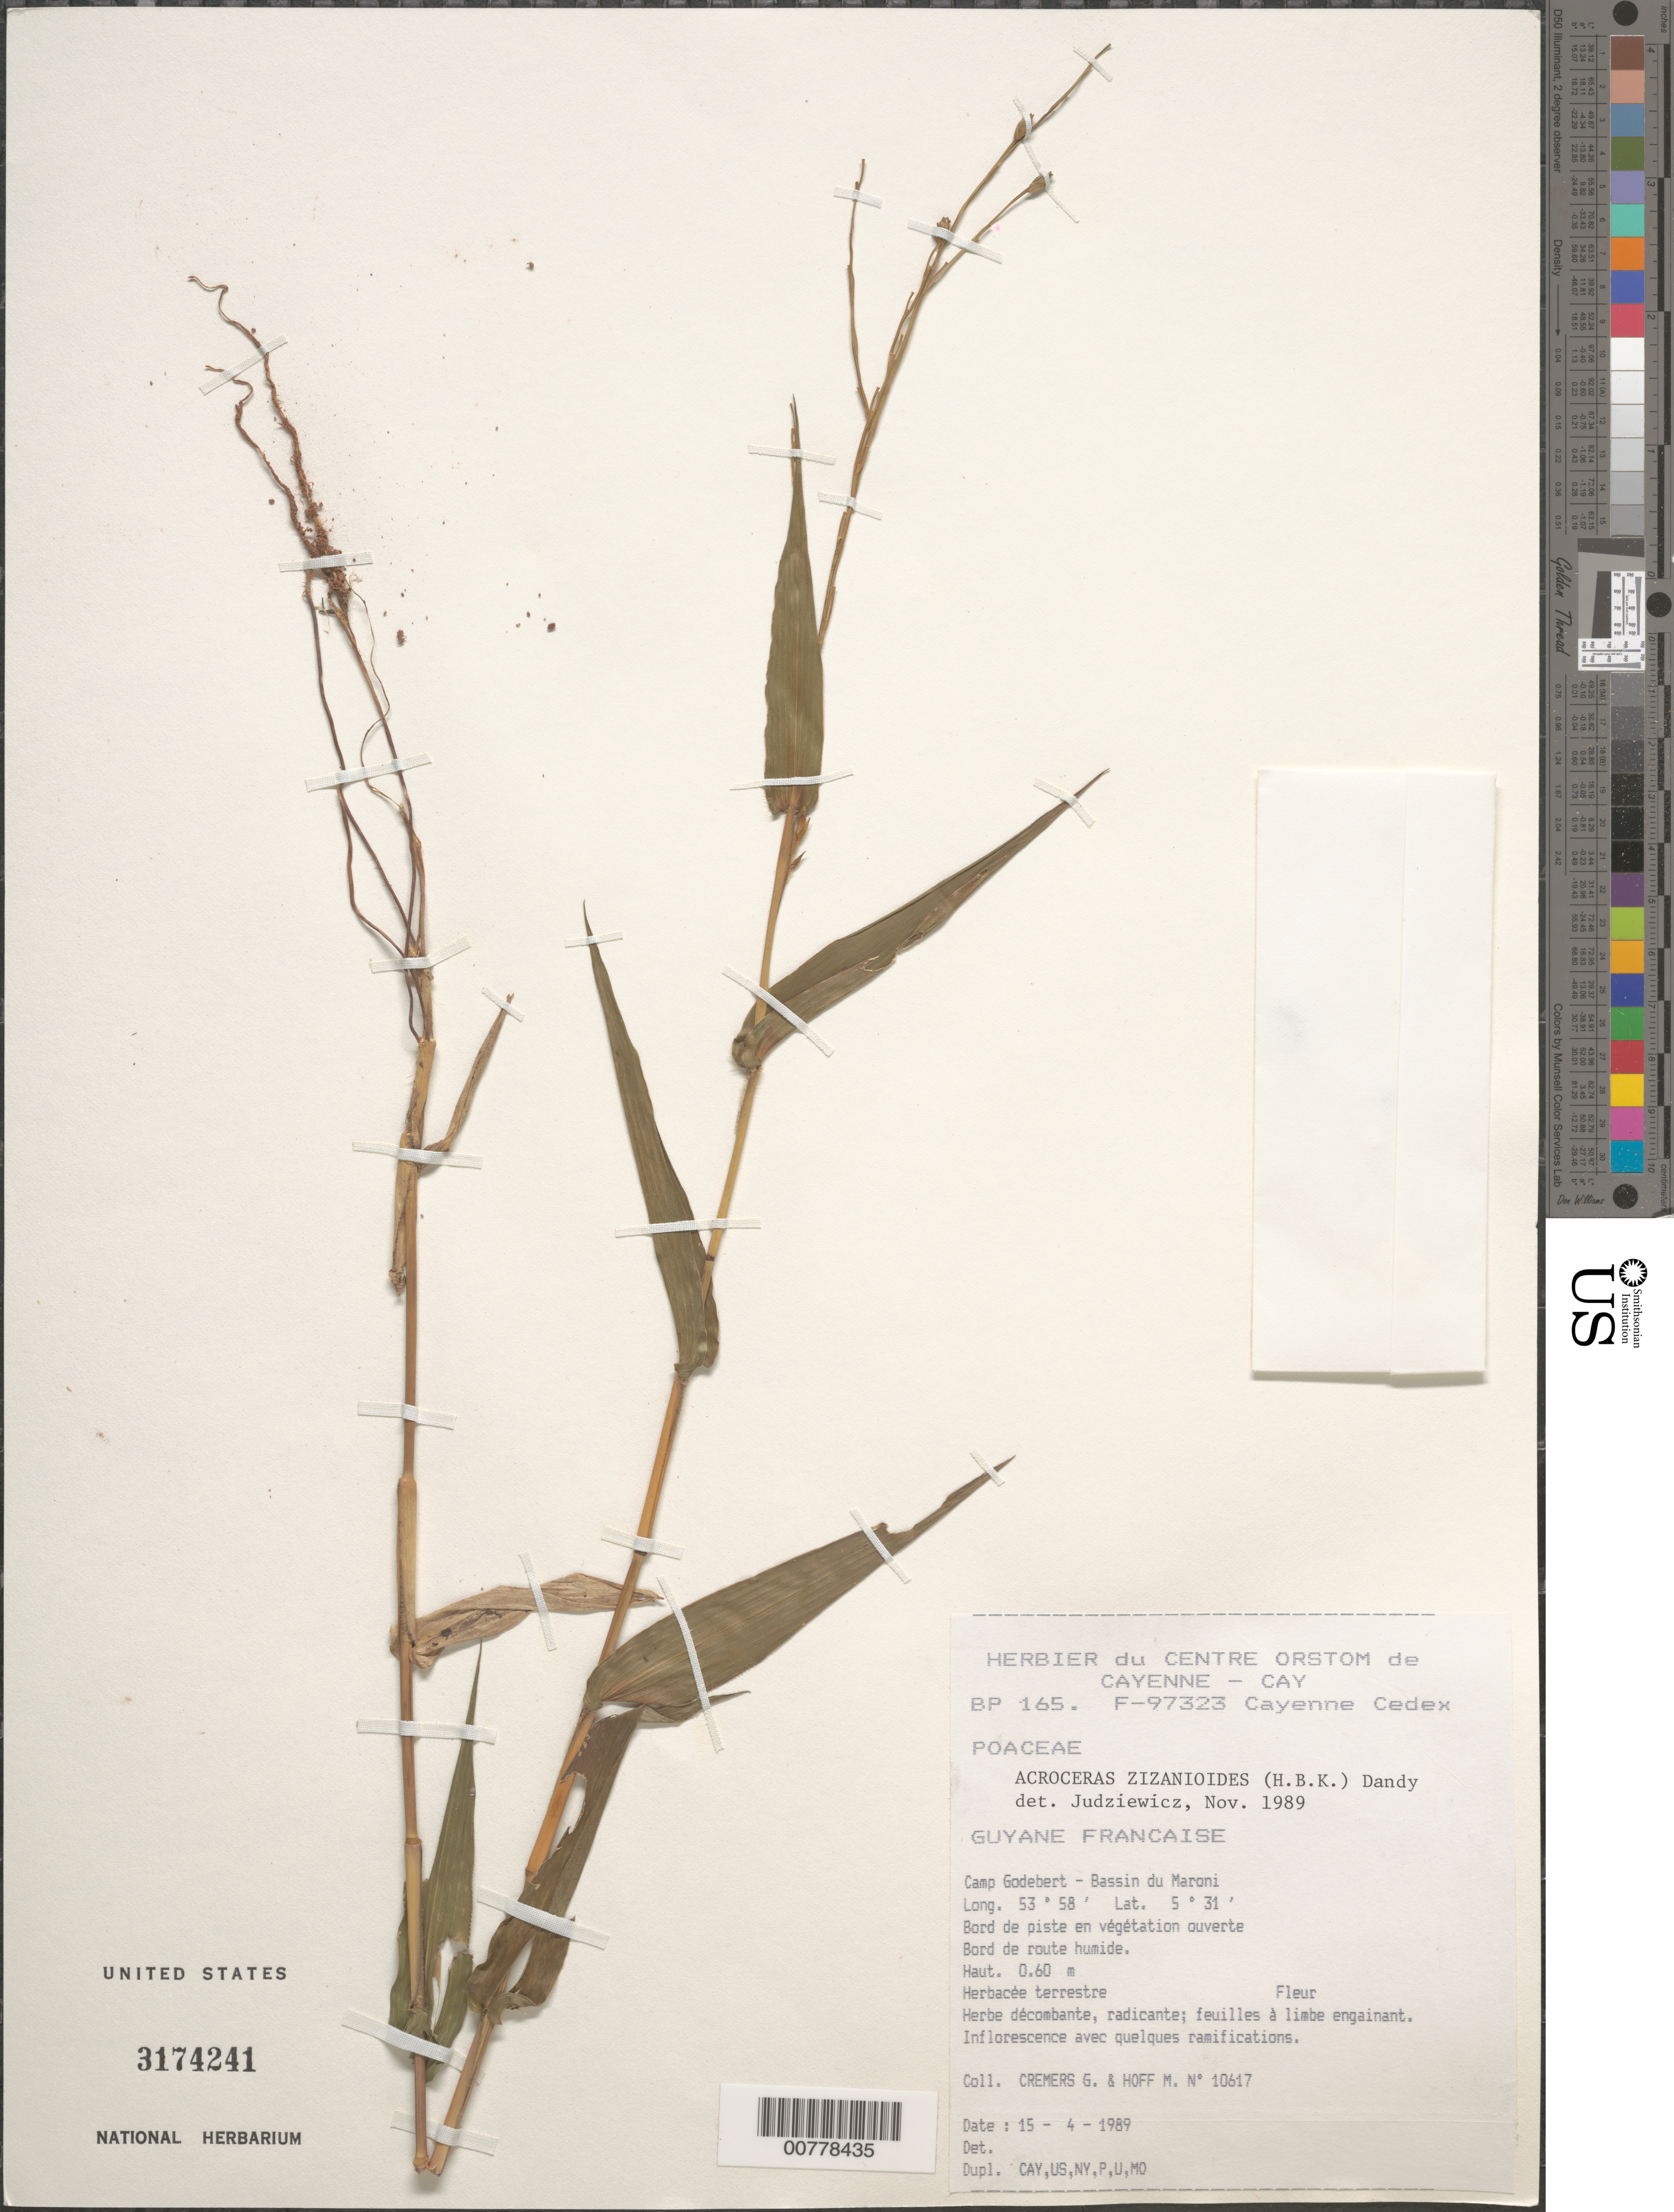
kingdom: Plantae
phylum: Tracheophyta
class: Liliopsida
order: Poales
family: Poaceae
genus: Acroceras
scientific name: Acroceras zizanioides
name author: (Kunth) Dandy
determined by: Judziewicz, E. J.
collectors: G. Cremers & M. Hoff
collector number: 10617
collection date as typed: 15-Apr-89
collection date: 1989-04-15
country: French Guiana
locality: Camp Godebert, Bassin du Maroni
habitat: Edge of trail in open vegetation; wet roadside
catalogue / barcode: US 3174241